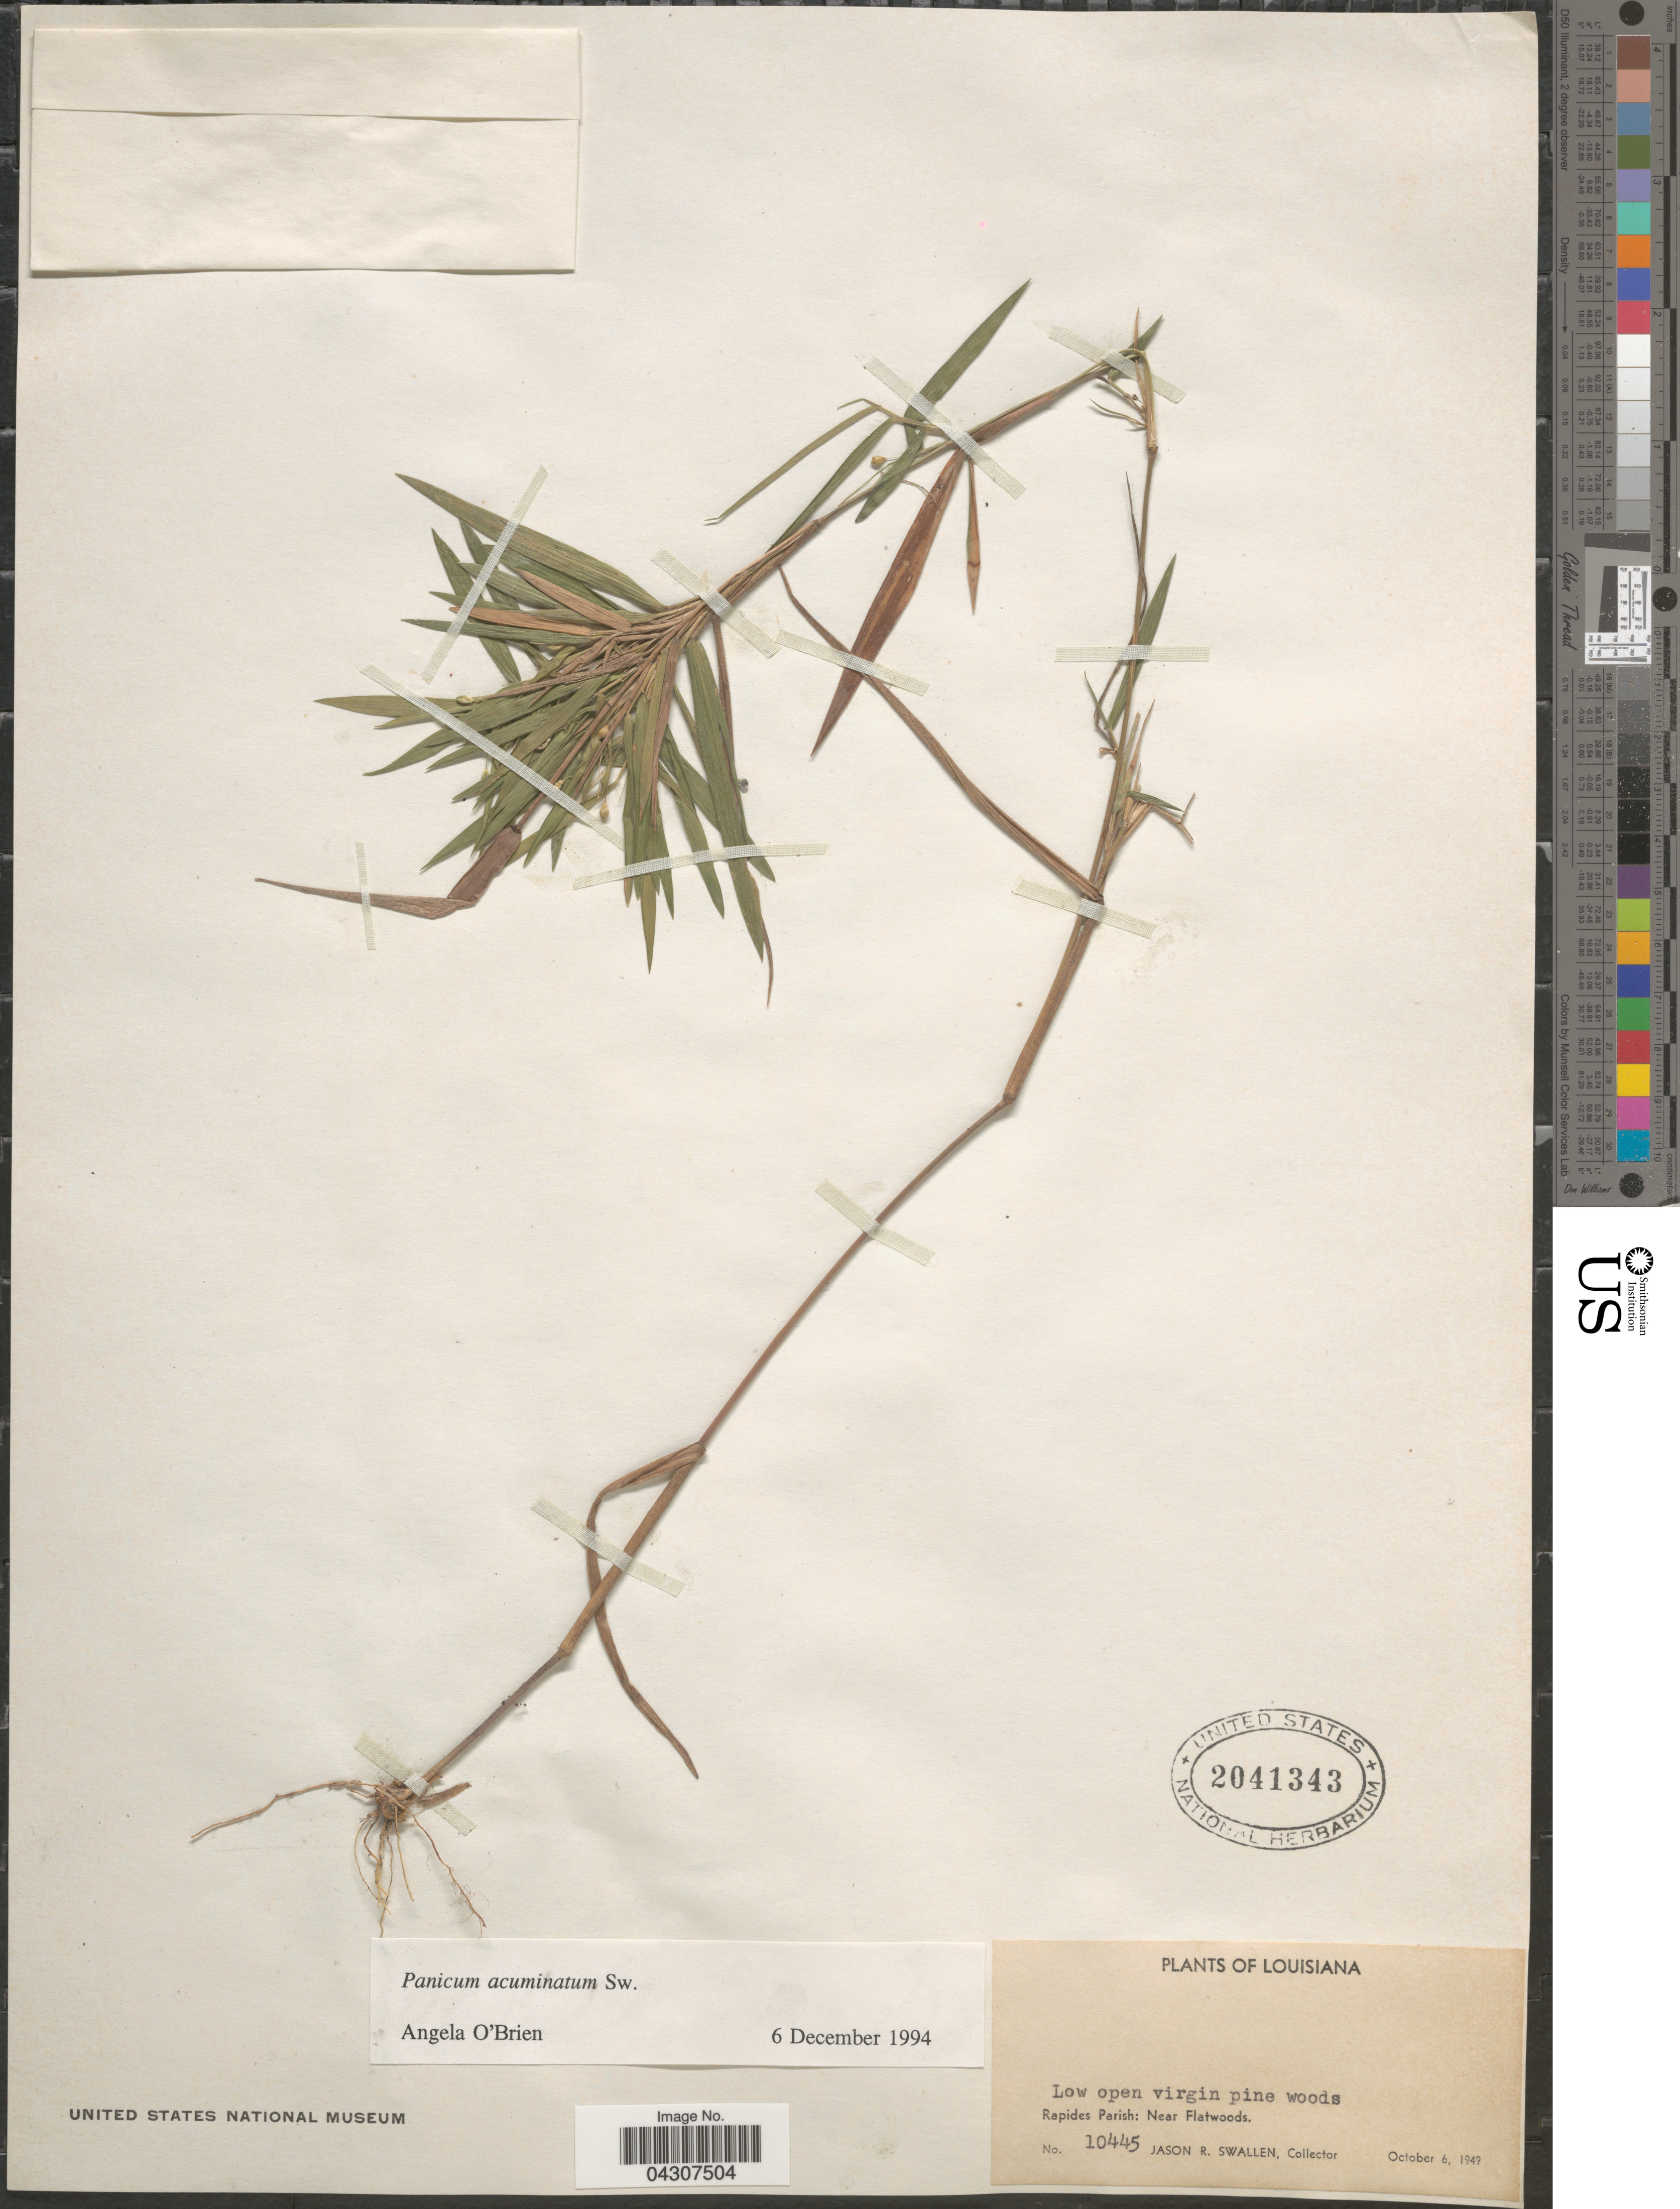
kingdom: Plantae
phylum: Tracheophyta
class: Liliopsida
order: Poales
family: Poaceae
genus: Panicum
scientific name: Panicum acuminatum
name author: Sw.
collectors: J. R. Swallen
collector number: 10445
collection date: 1949-10-06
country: United States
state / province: Louisiana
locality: Low open virgin pine woods. Rapides Parish: Near Flatwoods.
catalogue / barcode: US 2041343